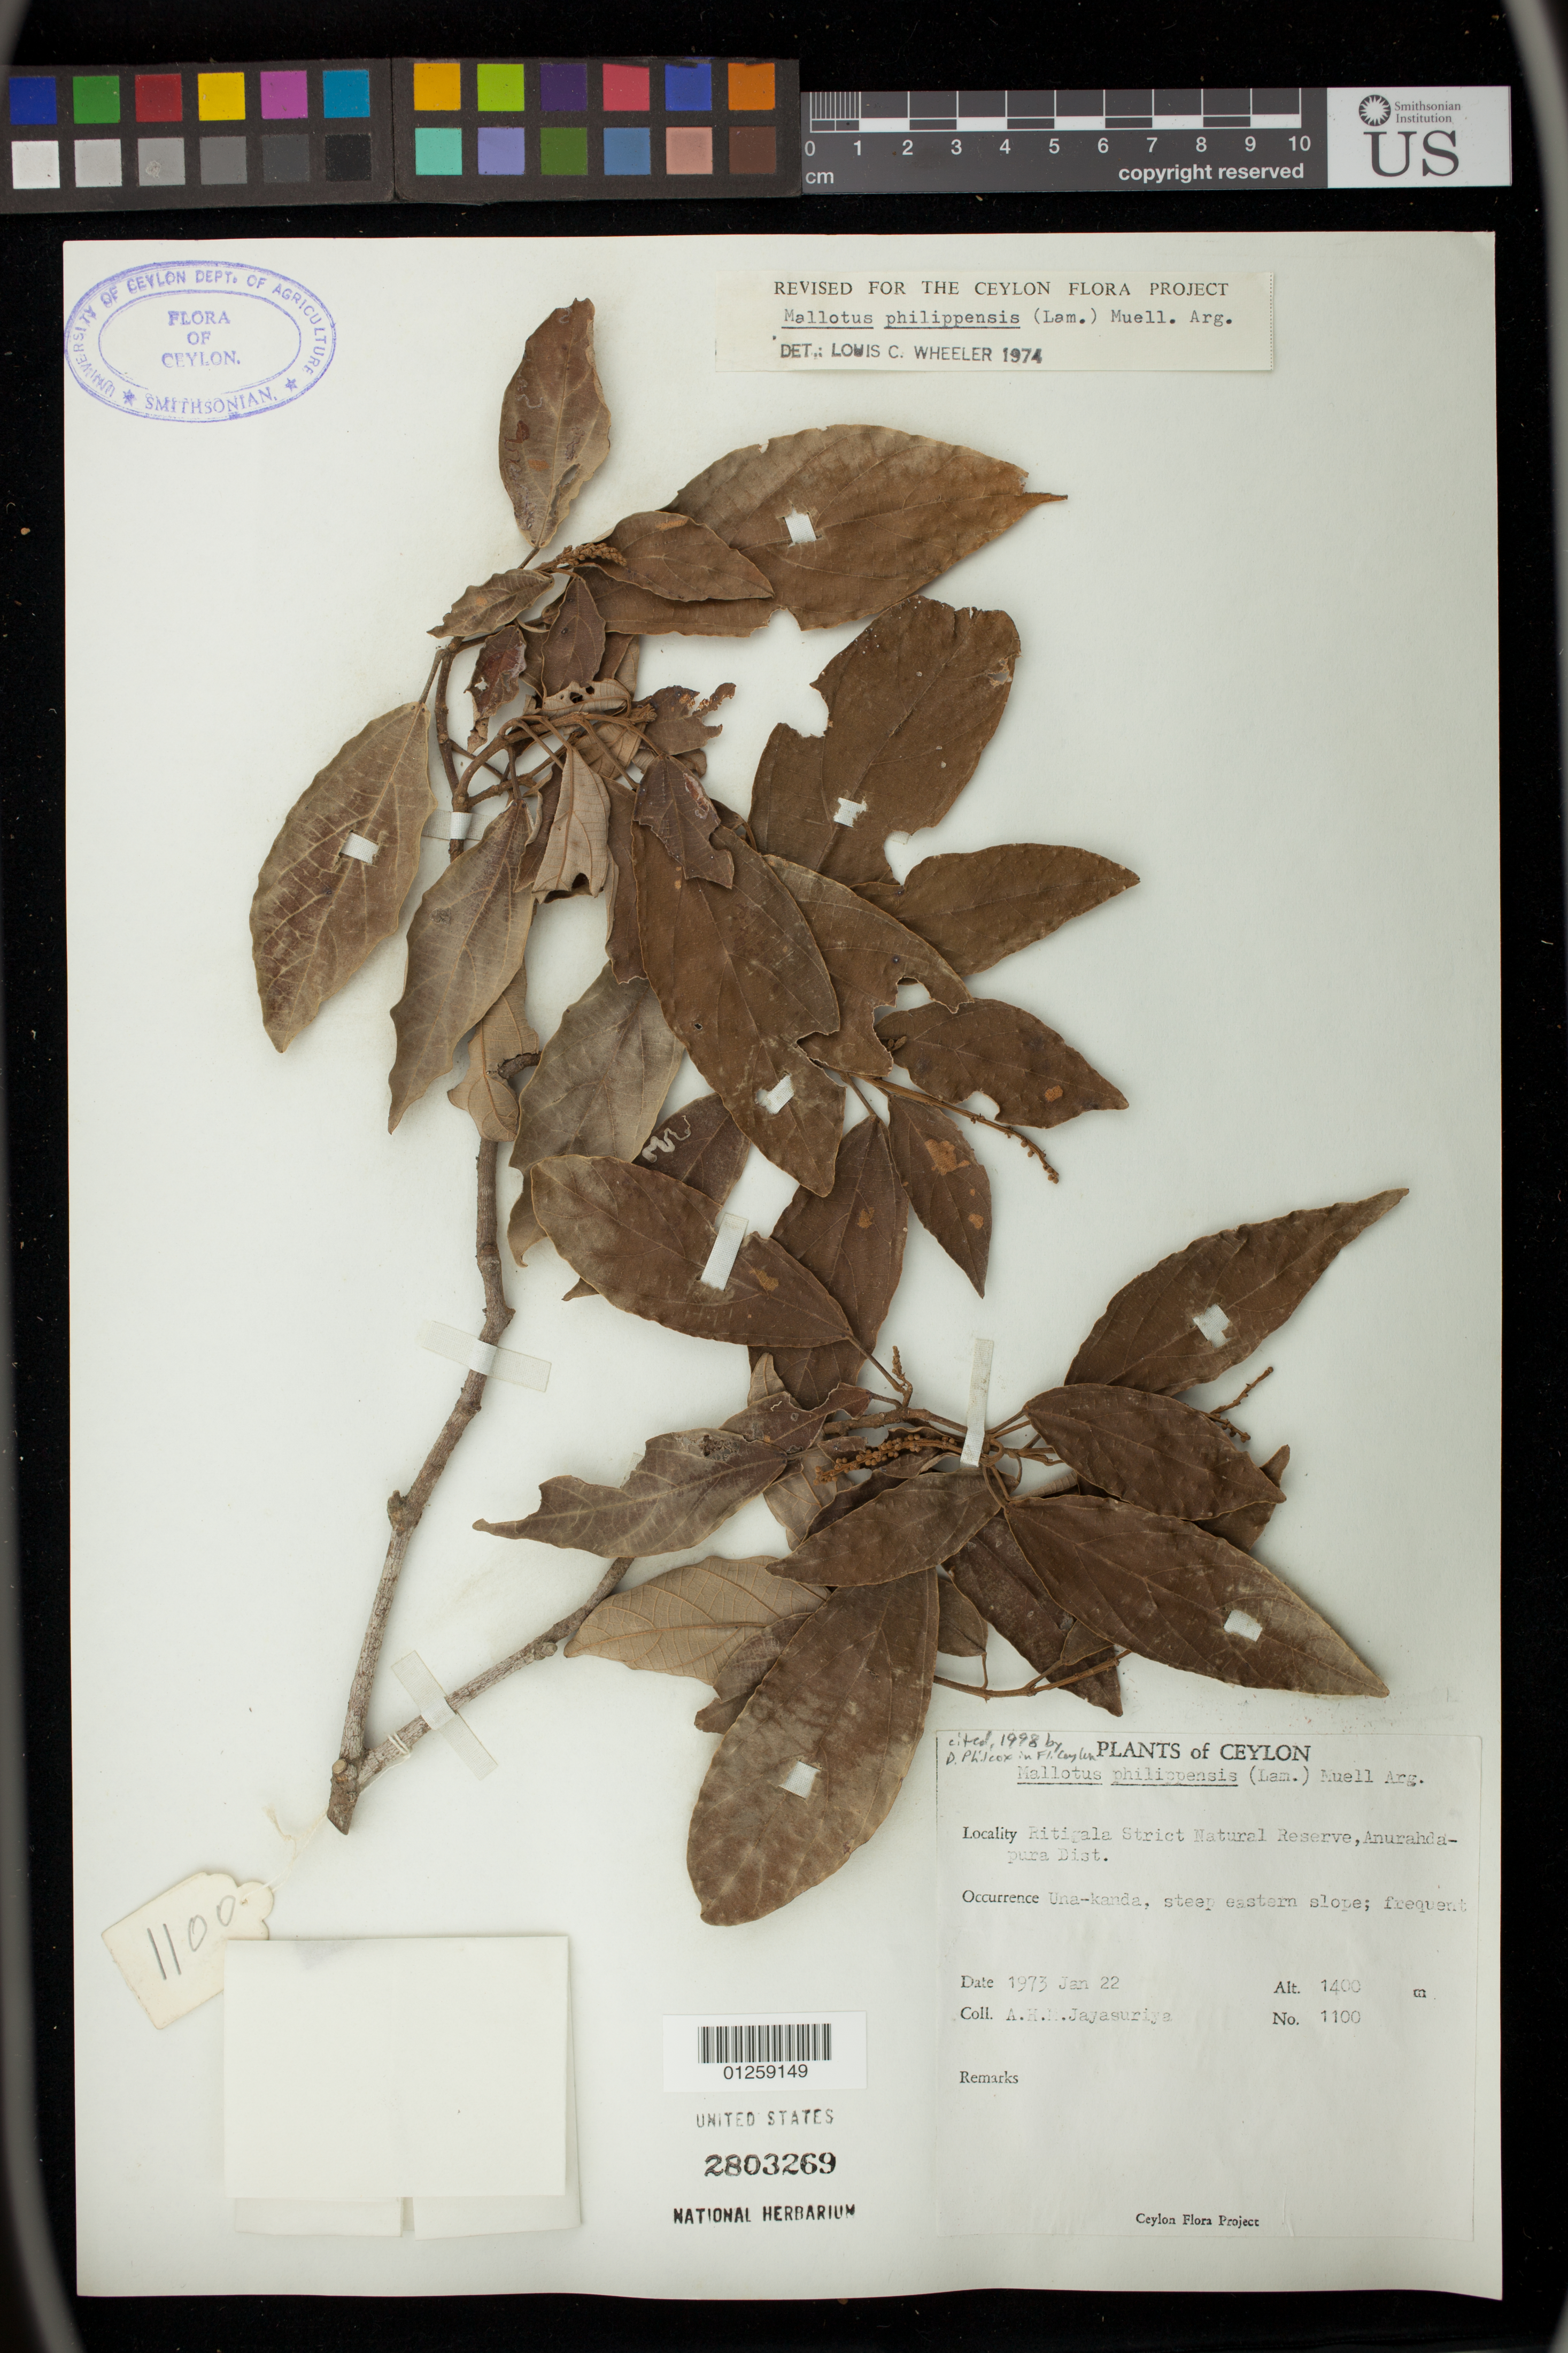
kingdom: Plantae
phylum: Tracheophyta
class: Magnoliopsida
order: Malpighiales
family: Euphorbiaceae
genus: Mallotus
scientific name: Mallotus philippensis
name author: (Lam.) Müll. Arg.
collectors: A. H. Jayasuriya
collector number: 1100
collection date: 1973-01-22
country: Sri Lanka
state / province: North Central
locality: Ritigala Strict Natural Reserve, Anurahdapura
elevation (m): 1400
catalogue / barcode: US 2803269